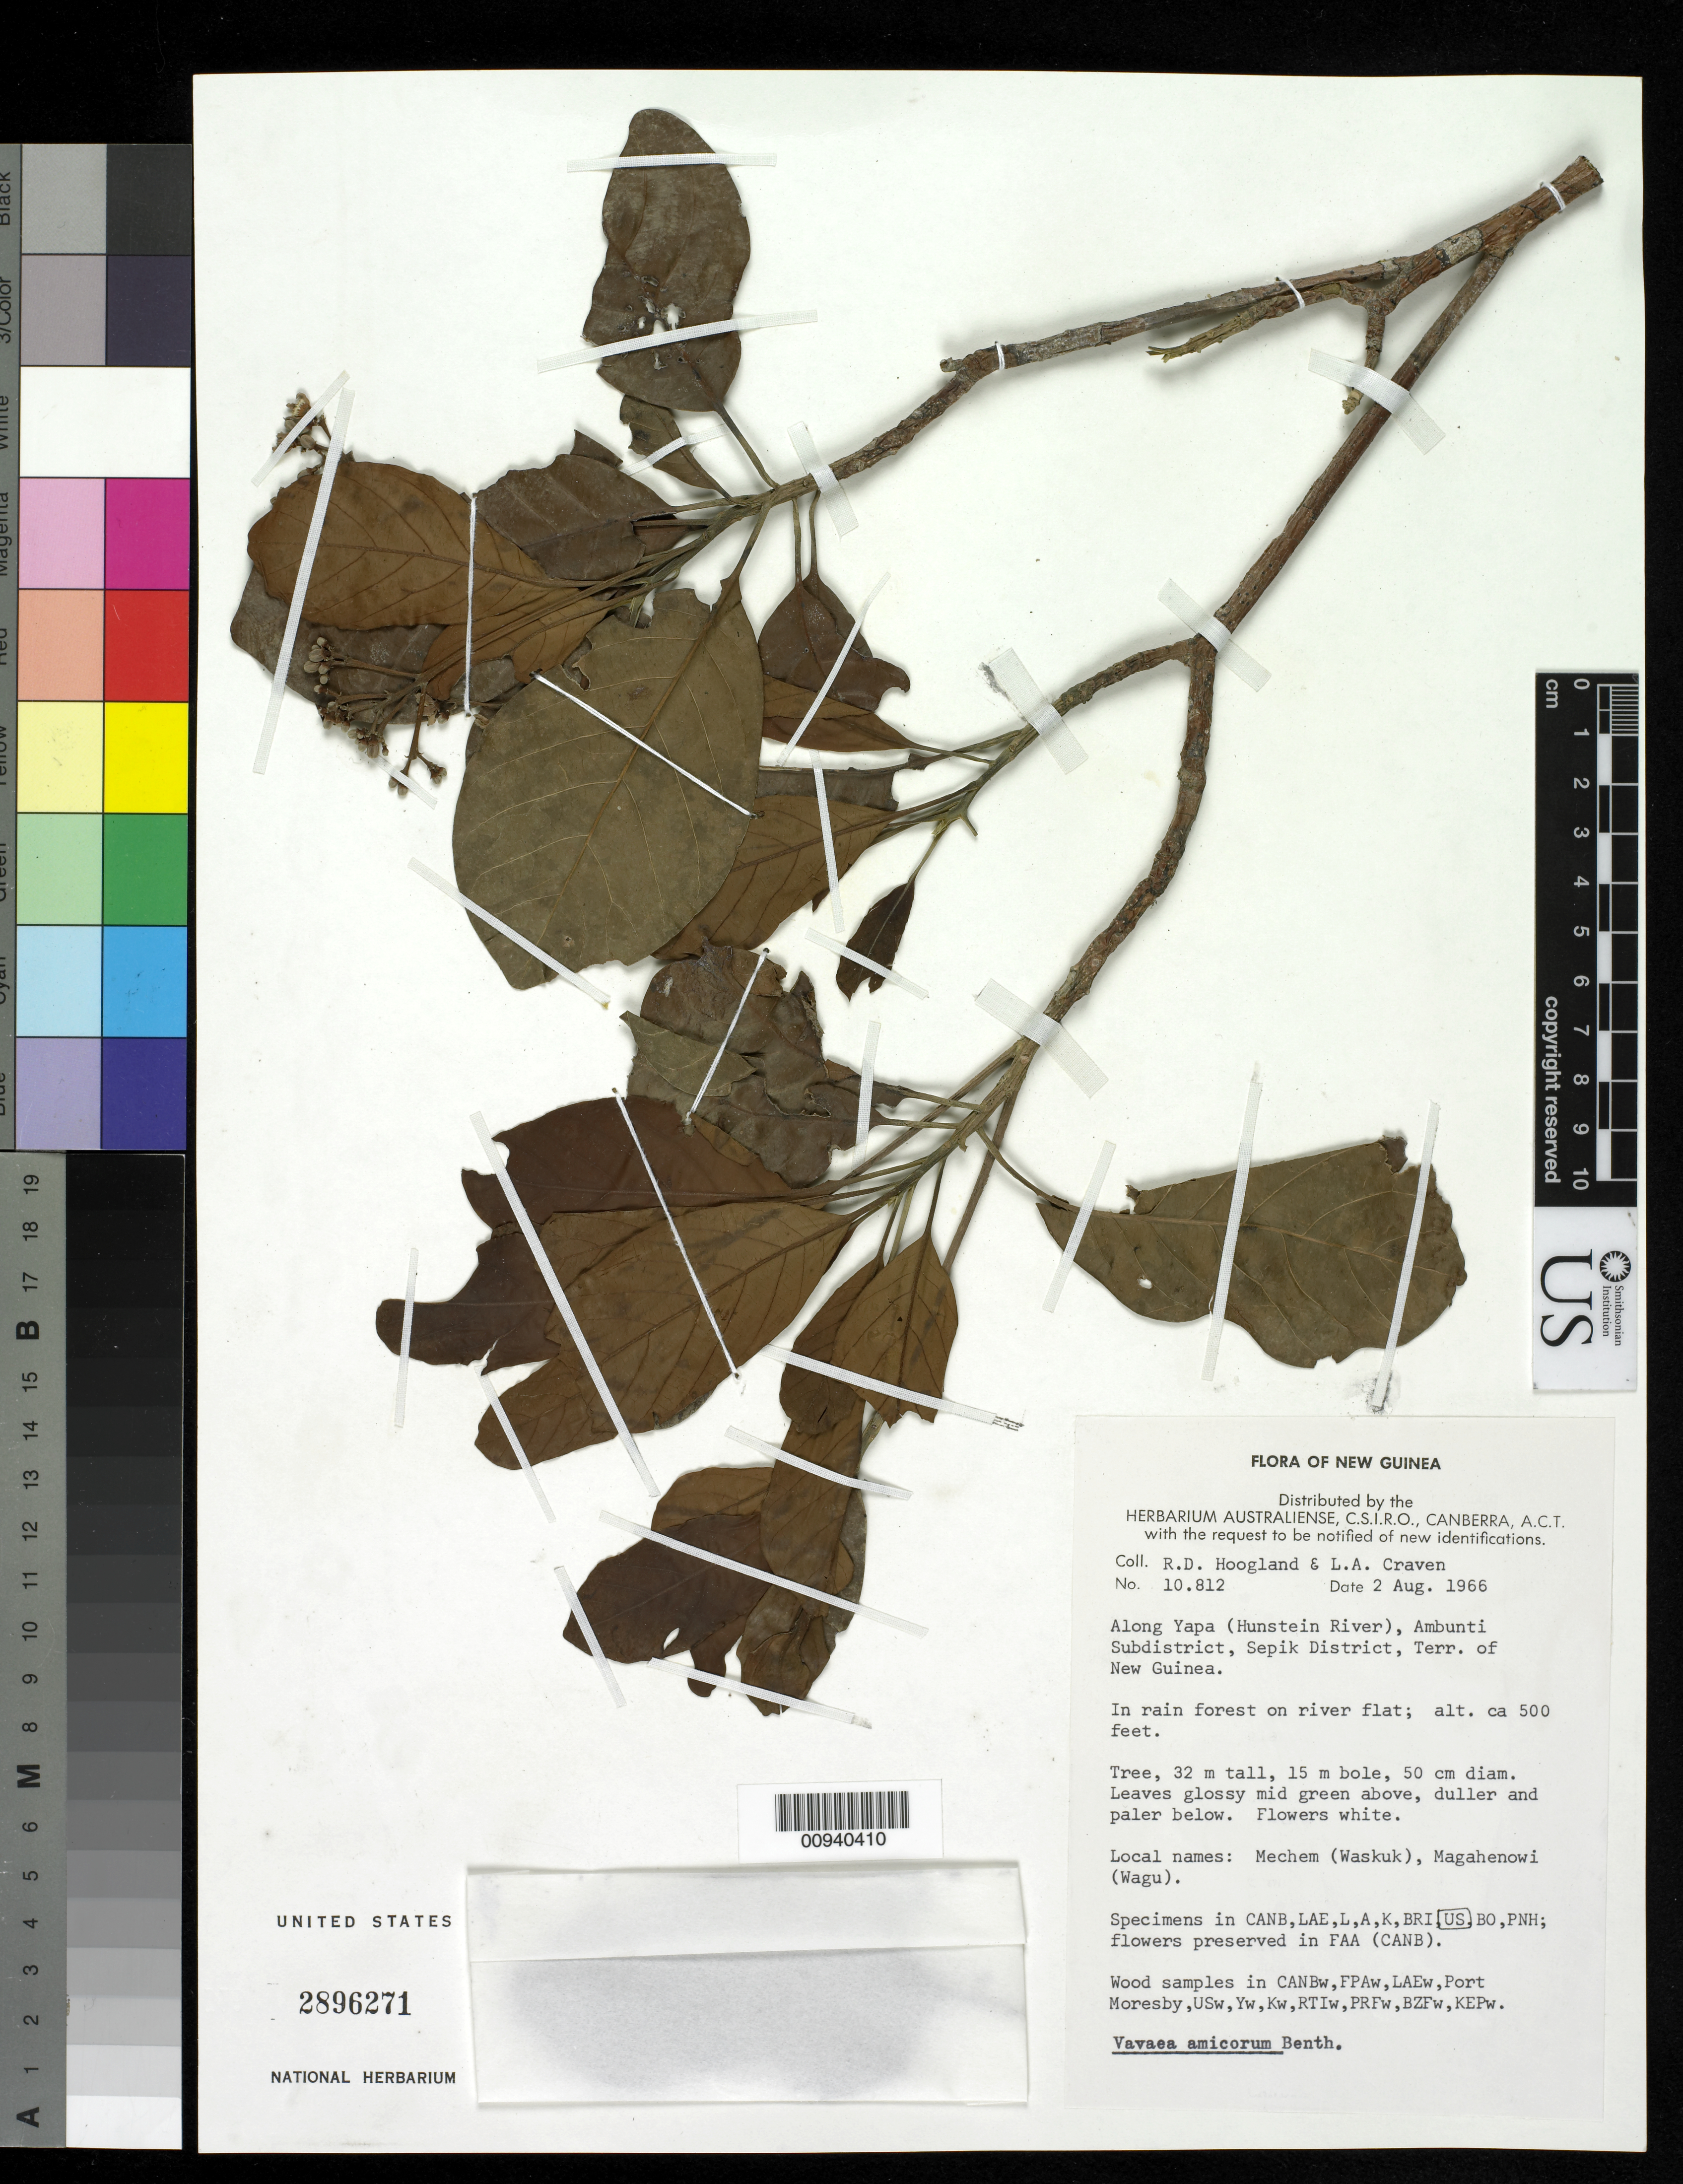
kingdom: Plantae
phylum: Tracheophyta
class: Magnoliopsida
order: Sapindales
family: Meliaceae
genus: Vavaea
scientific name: Vavaea amicorum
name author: Benth.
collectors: R. D. Hoogland & L. A. Craven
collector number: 10812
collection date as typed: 02 Aug 1966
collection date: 1966-08-02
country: Papua New Guinea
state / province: East Sepik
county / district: Ambunti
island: New Guinea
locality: Along Yapa (Hunstein River)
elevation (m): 152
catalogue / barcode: US 2896271